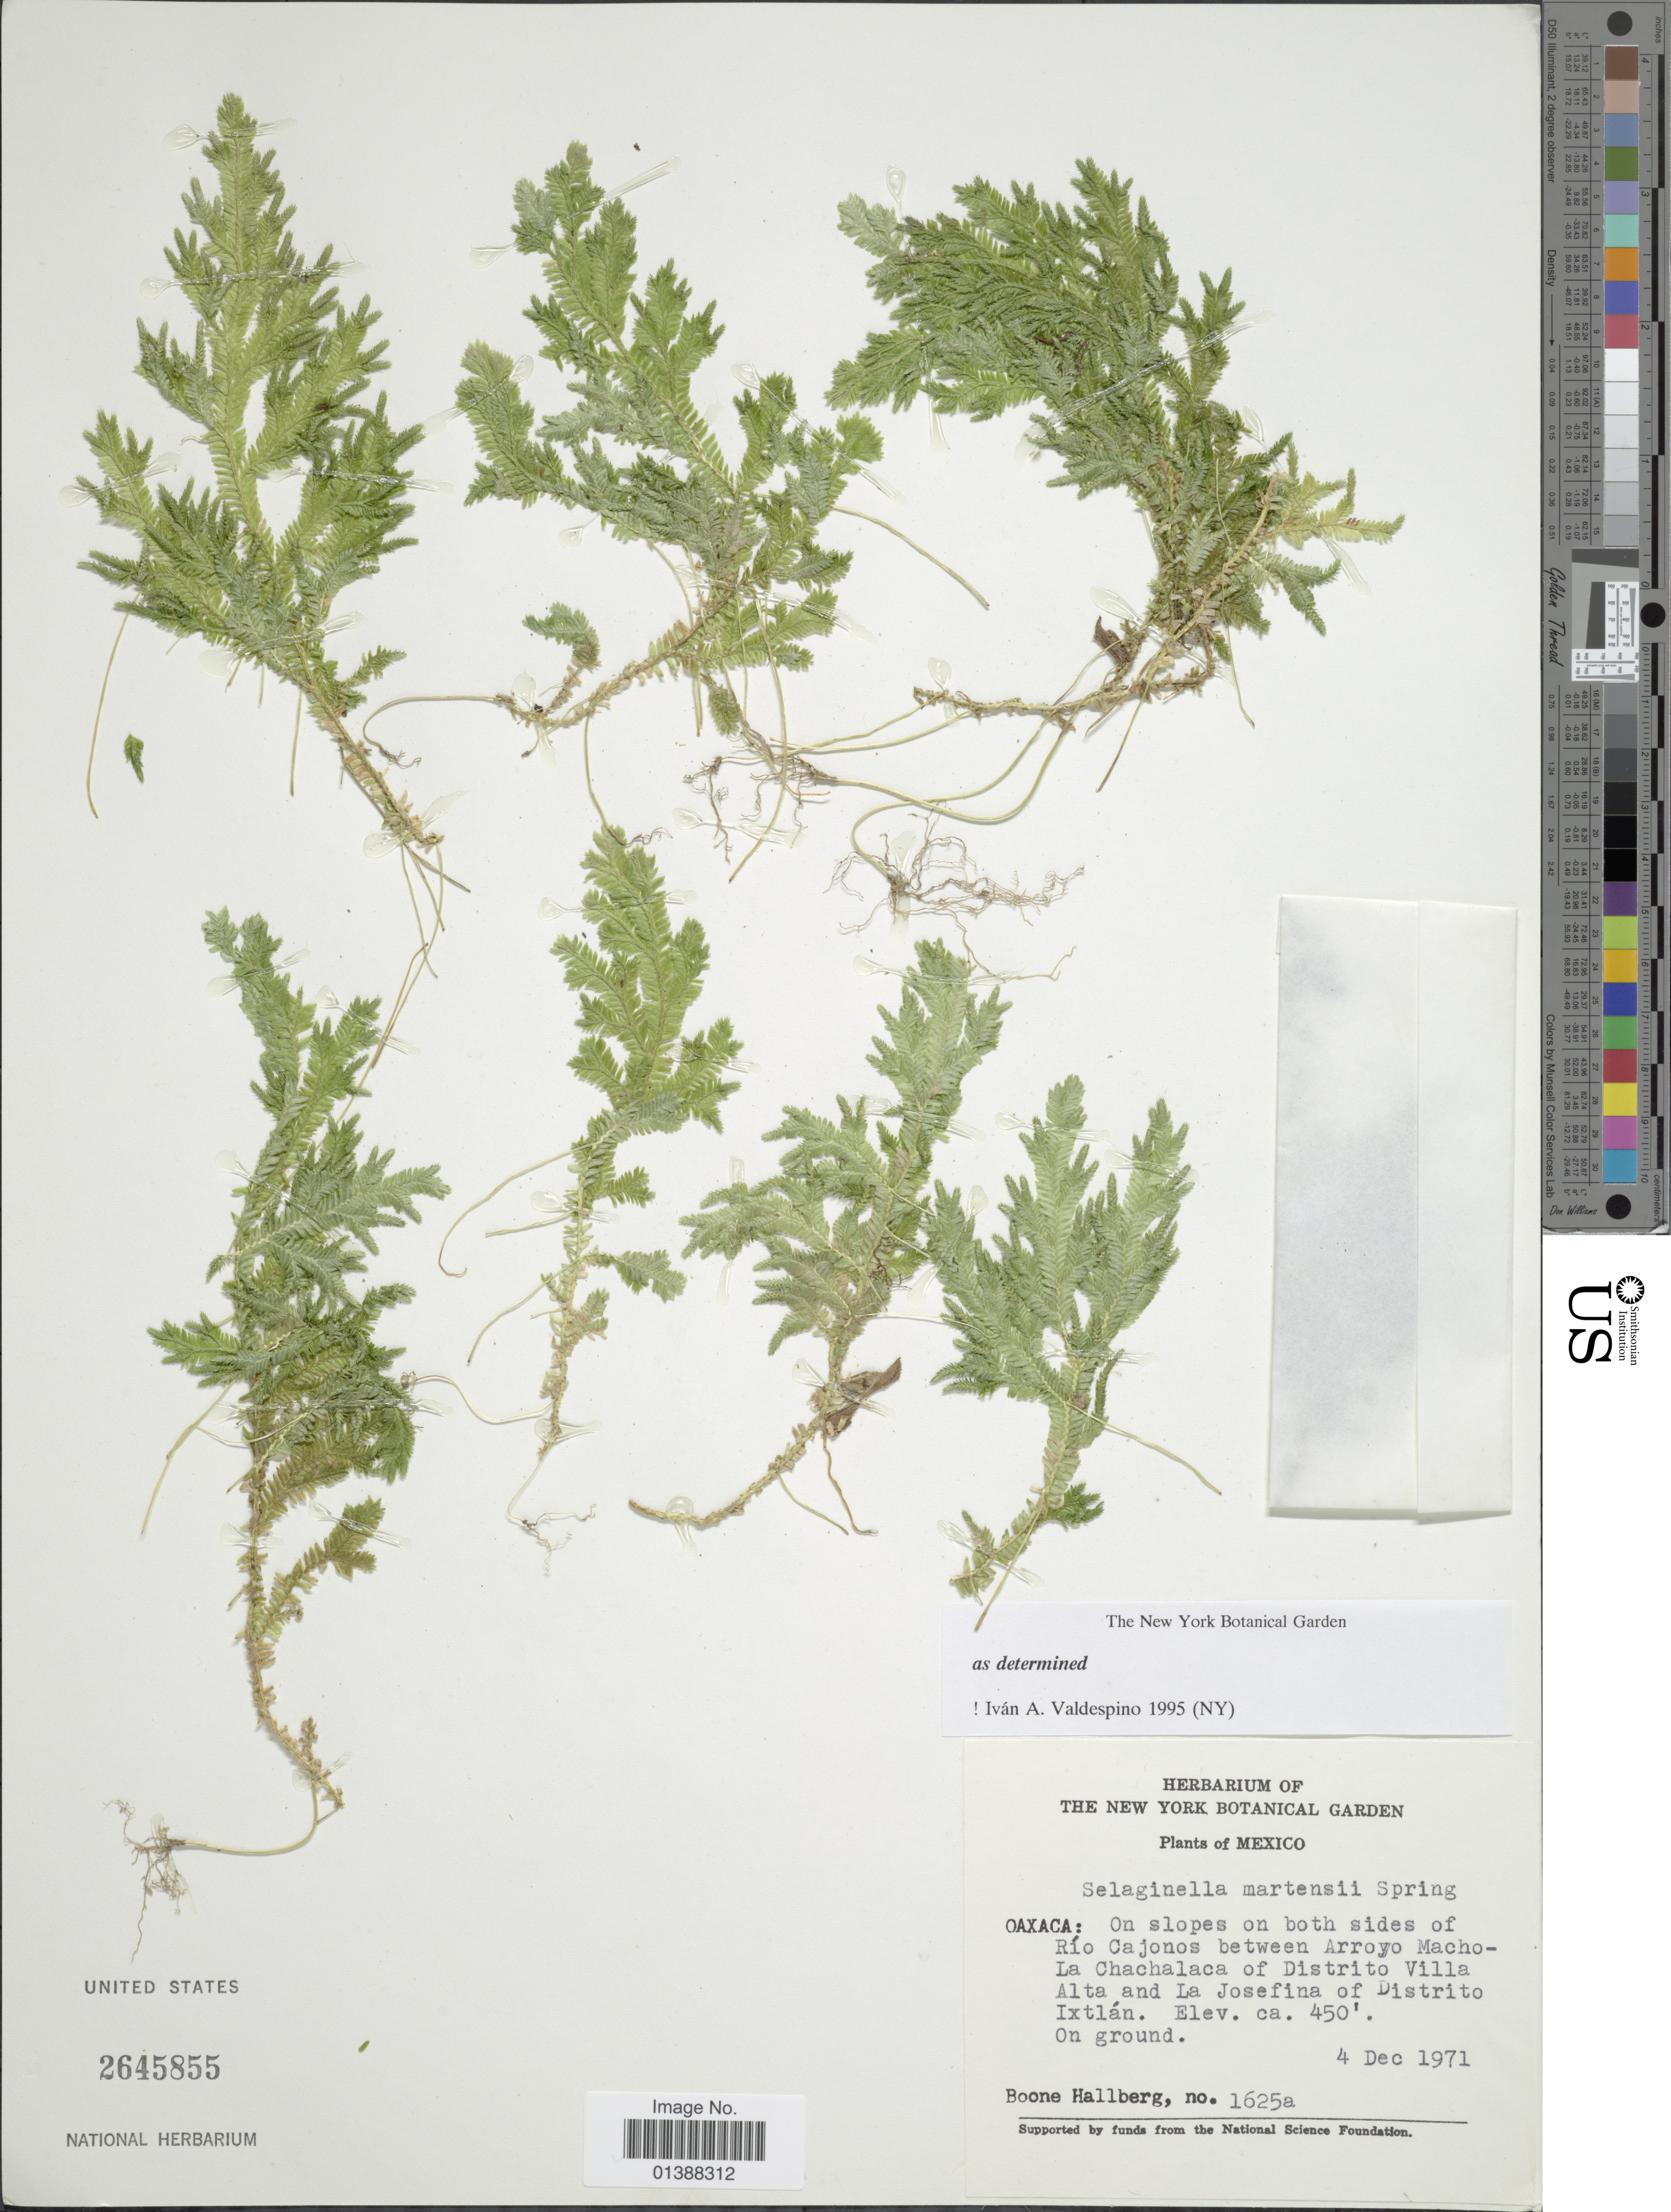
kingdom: Plantae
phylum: Tracheophyta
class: Lycopodiopsida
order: Selaginellales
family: Selaginellaceae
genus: Selaginella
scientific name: Selaginella martensii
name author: Spring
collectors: B. Hallberg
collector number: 1625a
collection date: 1971-12-04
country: Mexico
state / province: Oaxaca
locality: On slopes on both sides of Río Cajonos between Arroyo Macho-La Chachalaca of Distrito Villa Alta and La Josefina of Distrito Ixtlán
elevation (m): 137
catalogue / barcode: US 2645855